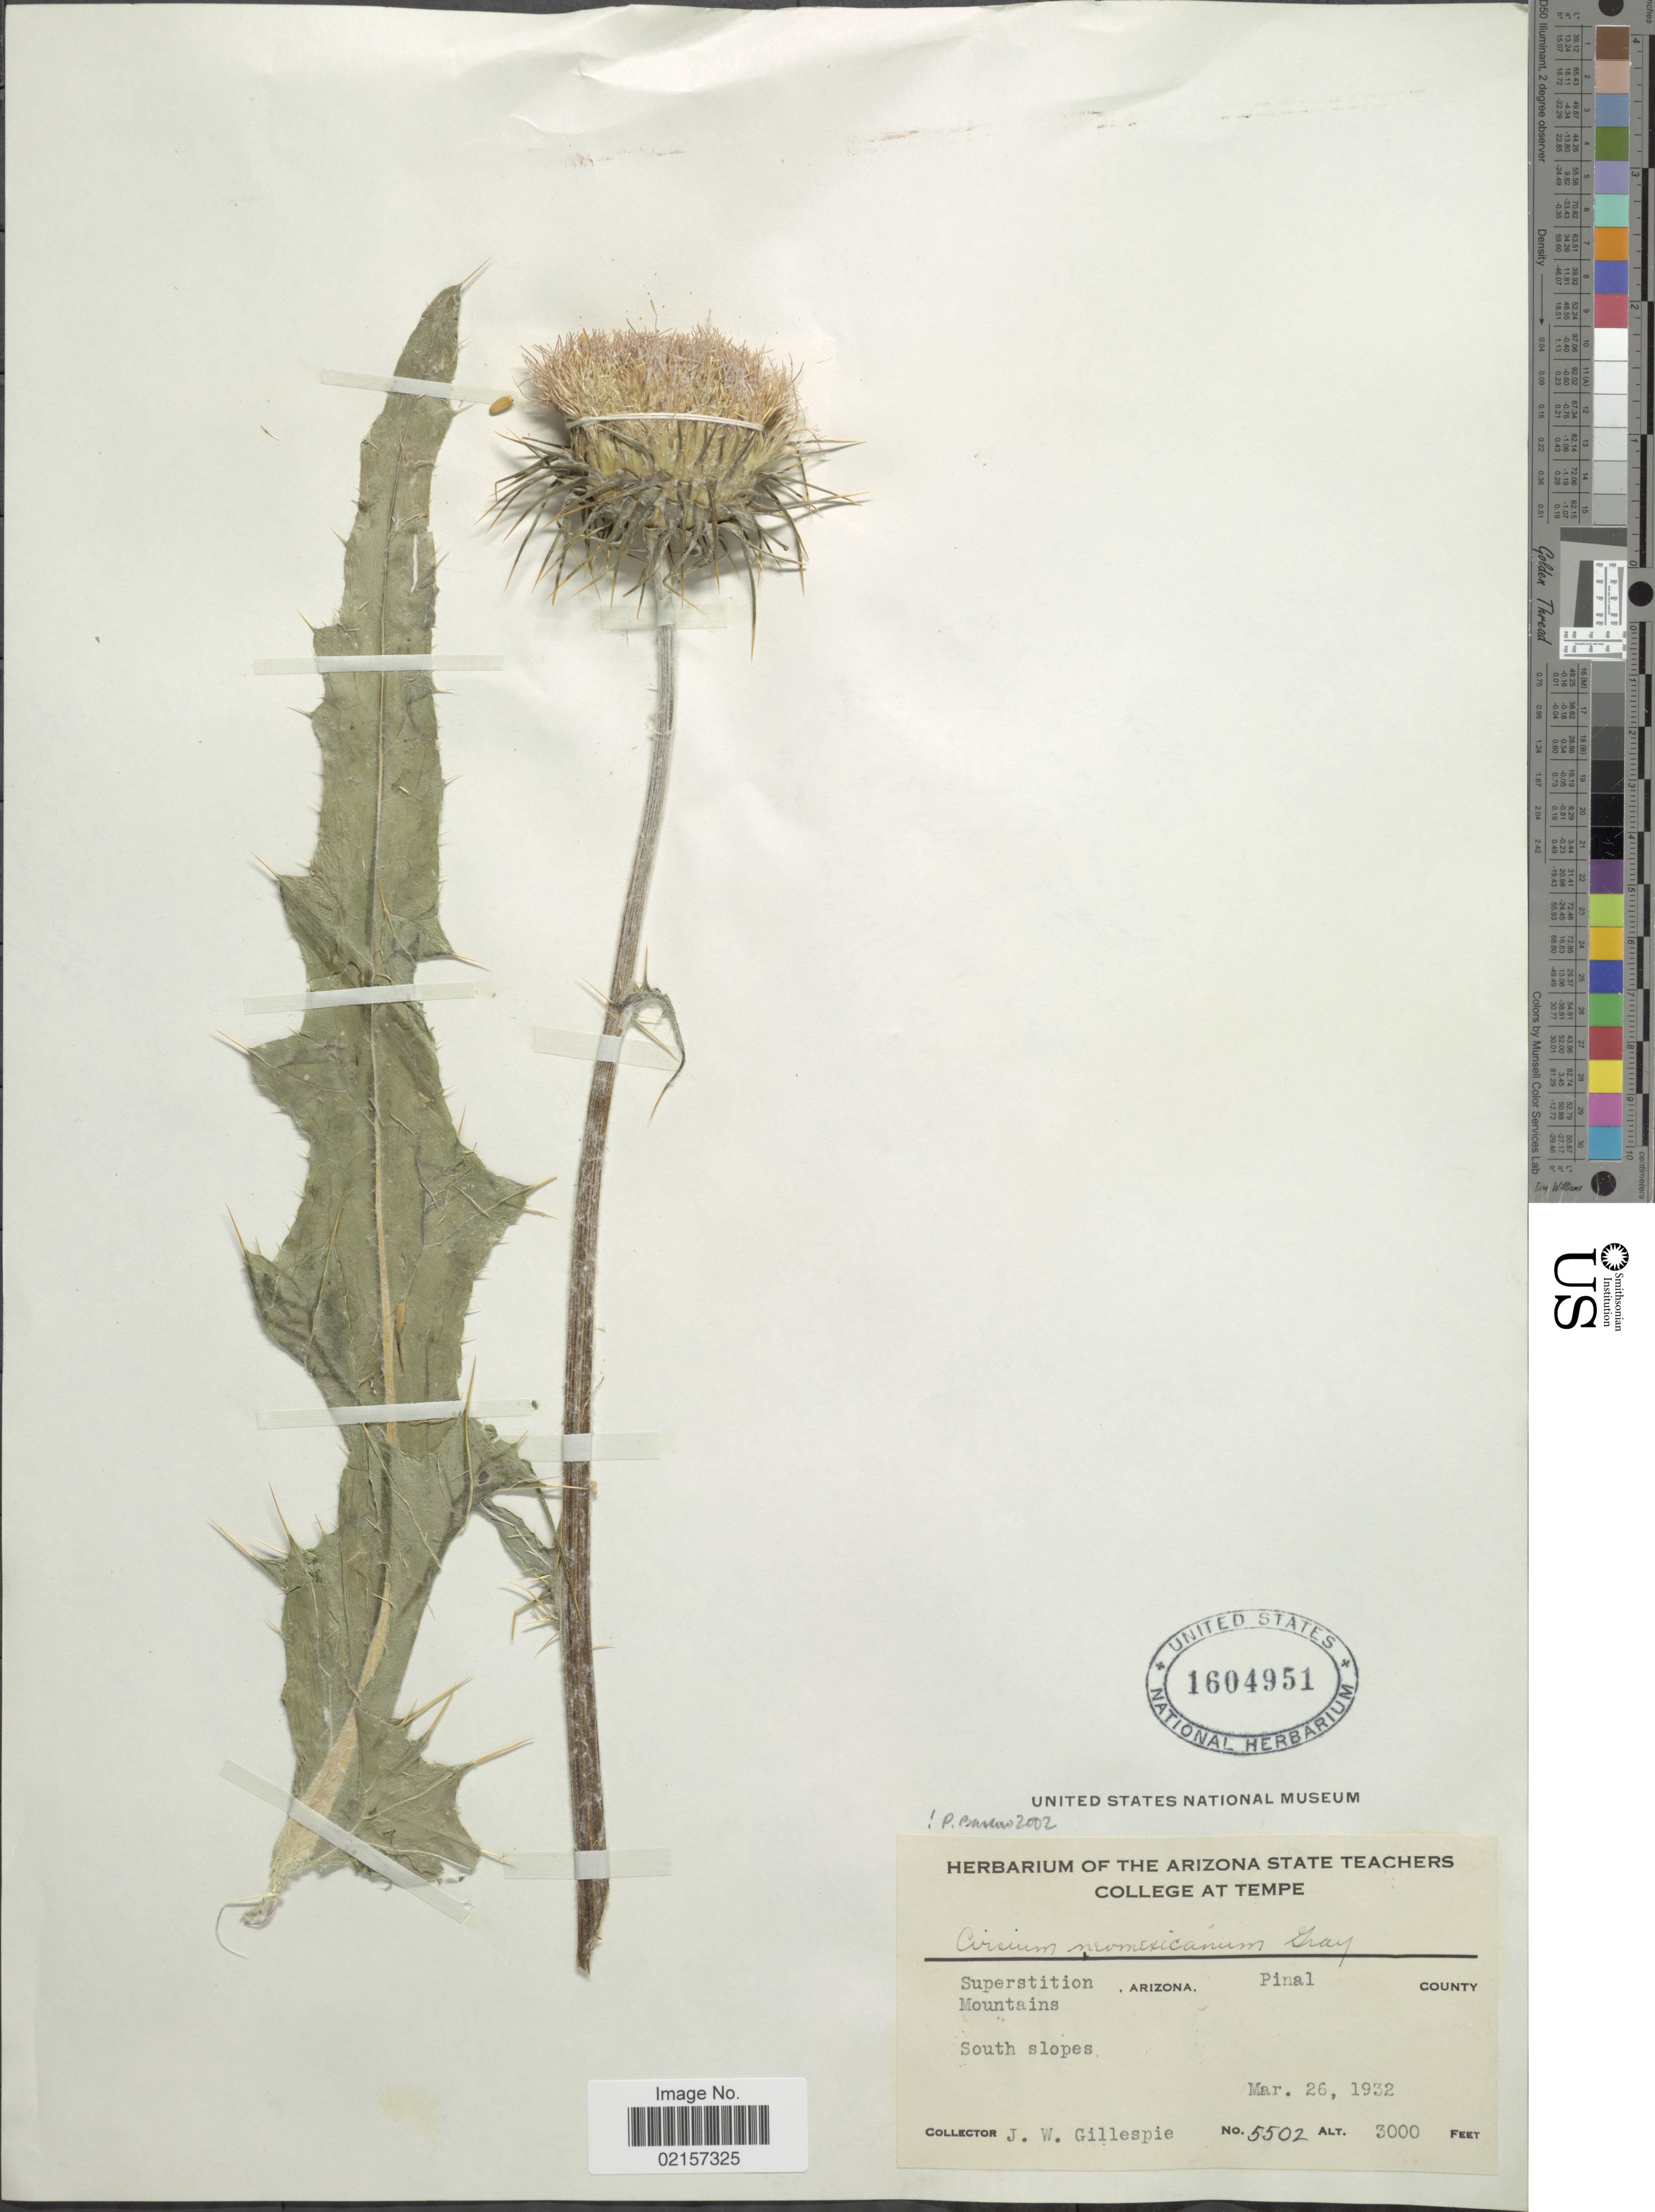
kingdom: Plantae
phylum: Tracheophyta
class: Magnoliopsida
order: Asterales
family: Asteraceae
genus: Cirsium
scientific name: Cirsium neomexicanum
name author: A. Gray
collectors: J. W. Gillespie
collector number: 5502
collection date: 1932-03-26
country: United States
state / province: Arizona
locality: Supersition Mountains, Pinal County ,South Slopes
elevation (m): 914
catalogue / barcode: US 1604951